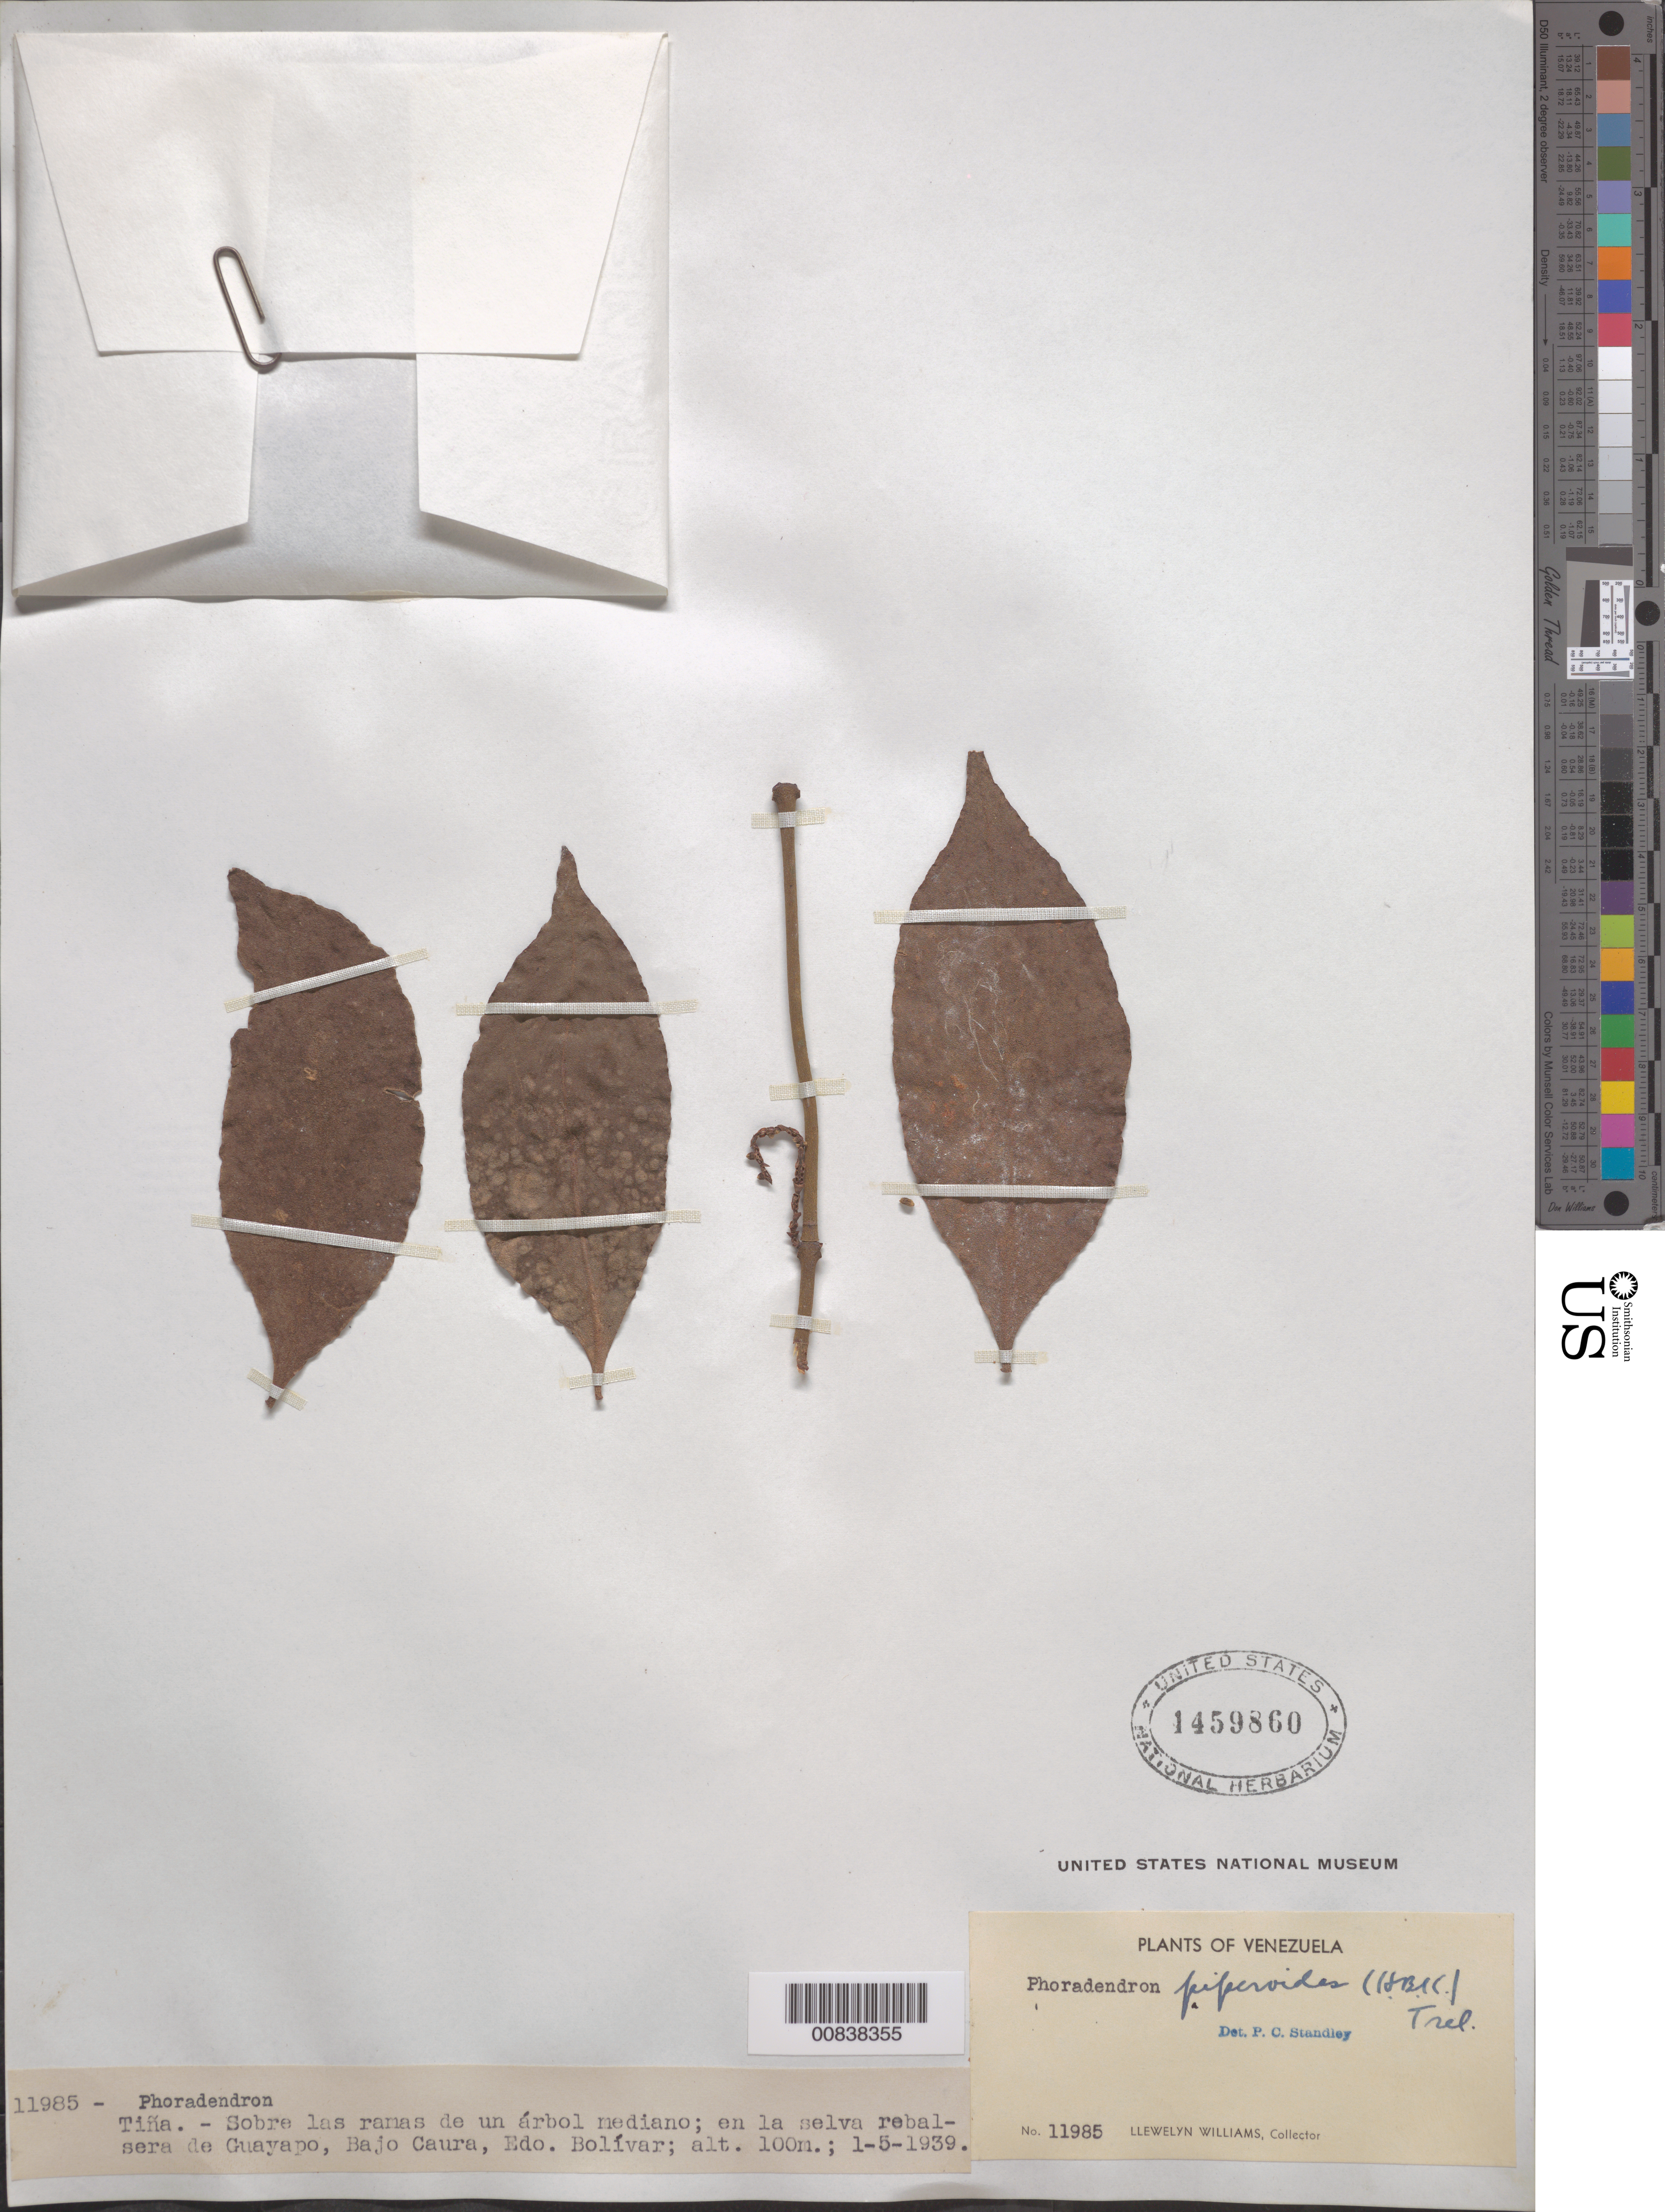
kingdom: Plantae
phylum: Tracheophyta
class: Magnoliopsida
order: Santalales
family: Viscaceae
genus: Phoradendron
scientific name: Phoradendron piperoides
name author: (Kunth) Trel.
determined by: Standley, Paul C.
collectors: Ll. Williams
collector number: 11985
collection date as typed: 1-May-39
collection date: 1939-05-01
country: Venezuela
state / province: Bolívar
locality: Guayapo, Bajo Caura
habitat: Selva rebalsera, sobre las ramas de un arbol mediano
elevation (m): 100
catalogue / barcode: US 1459860